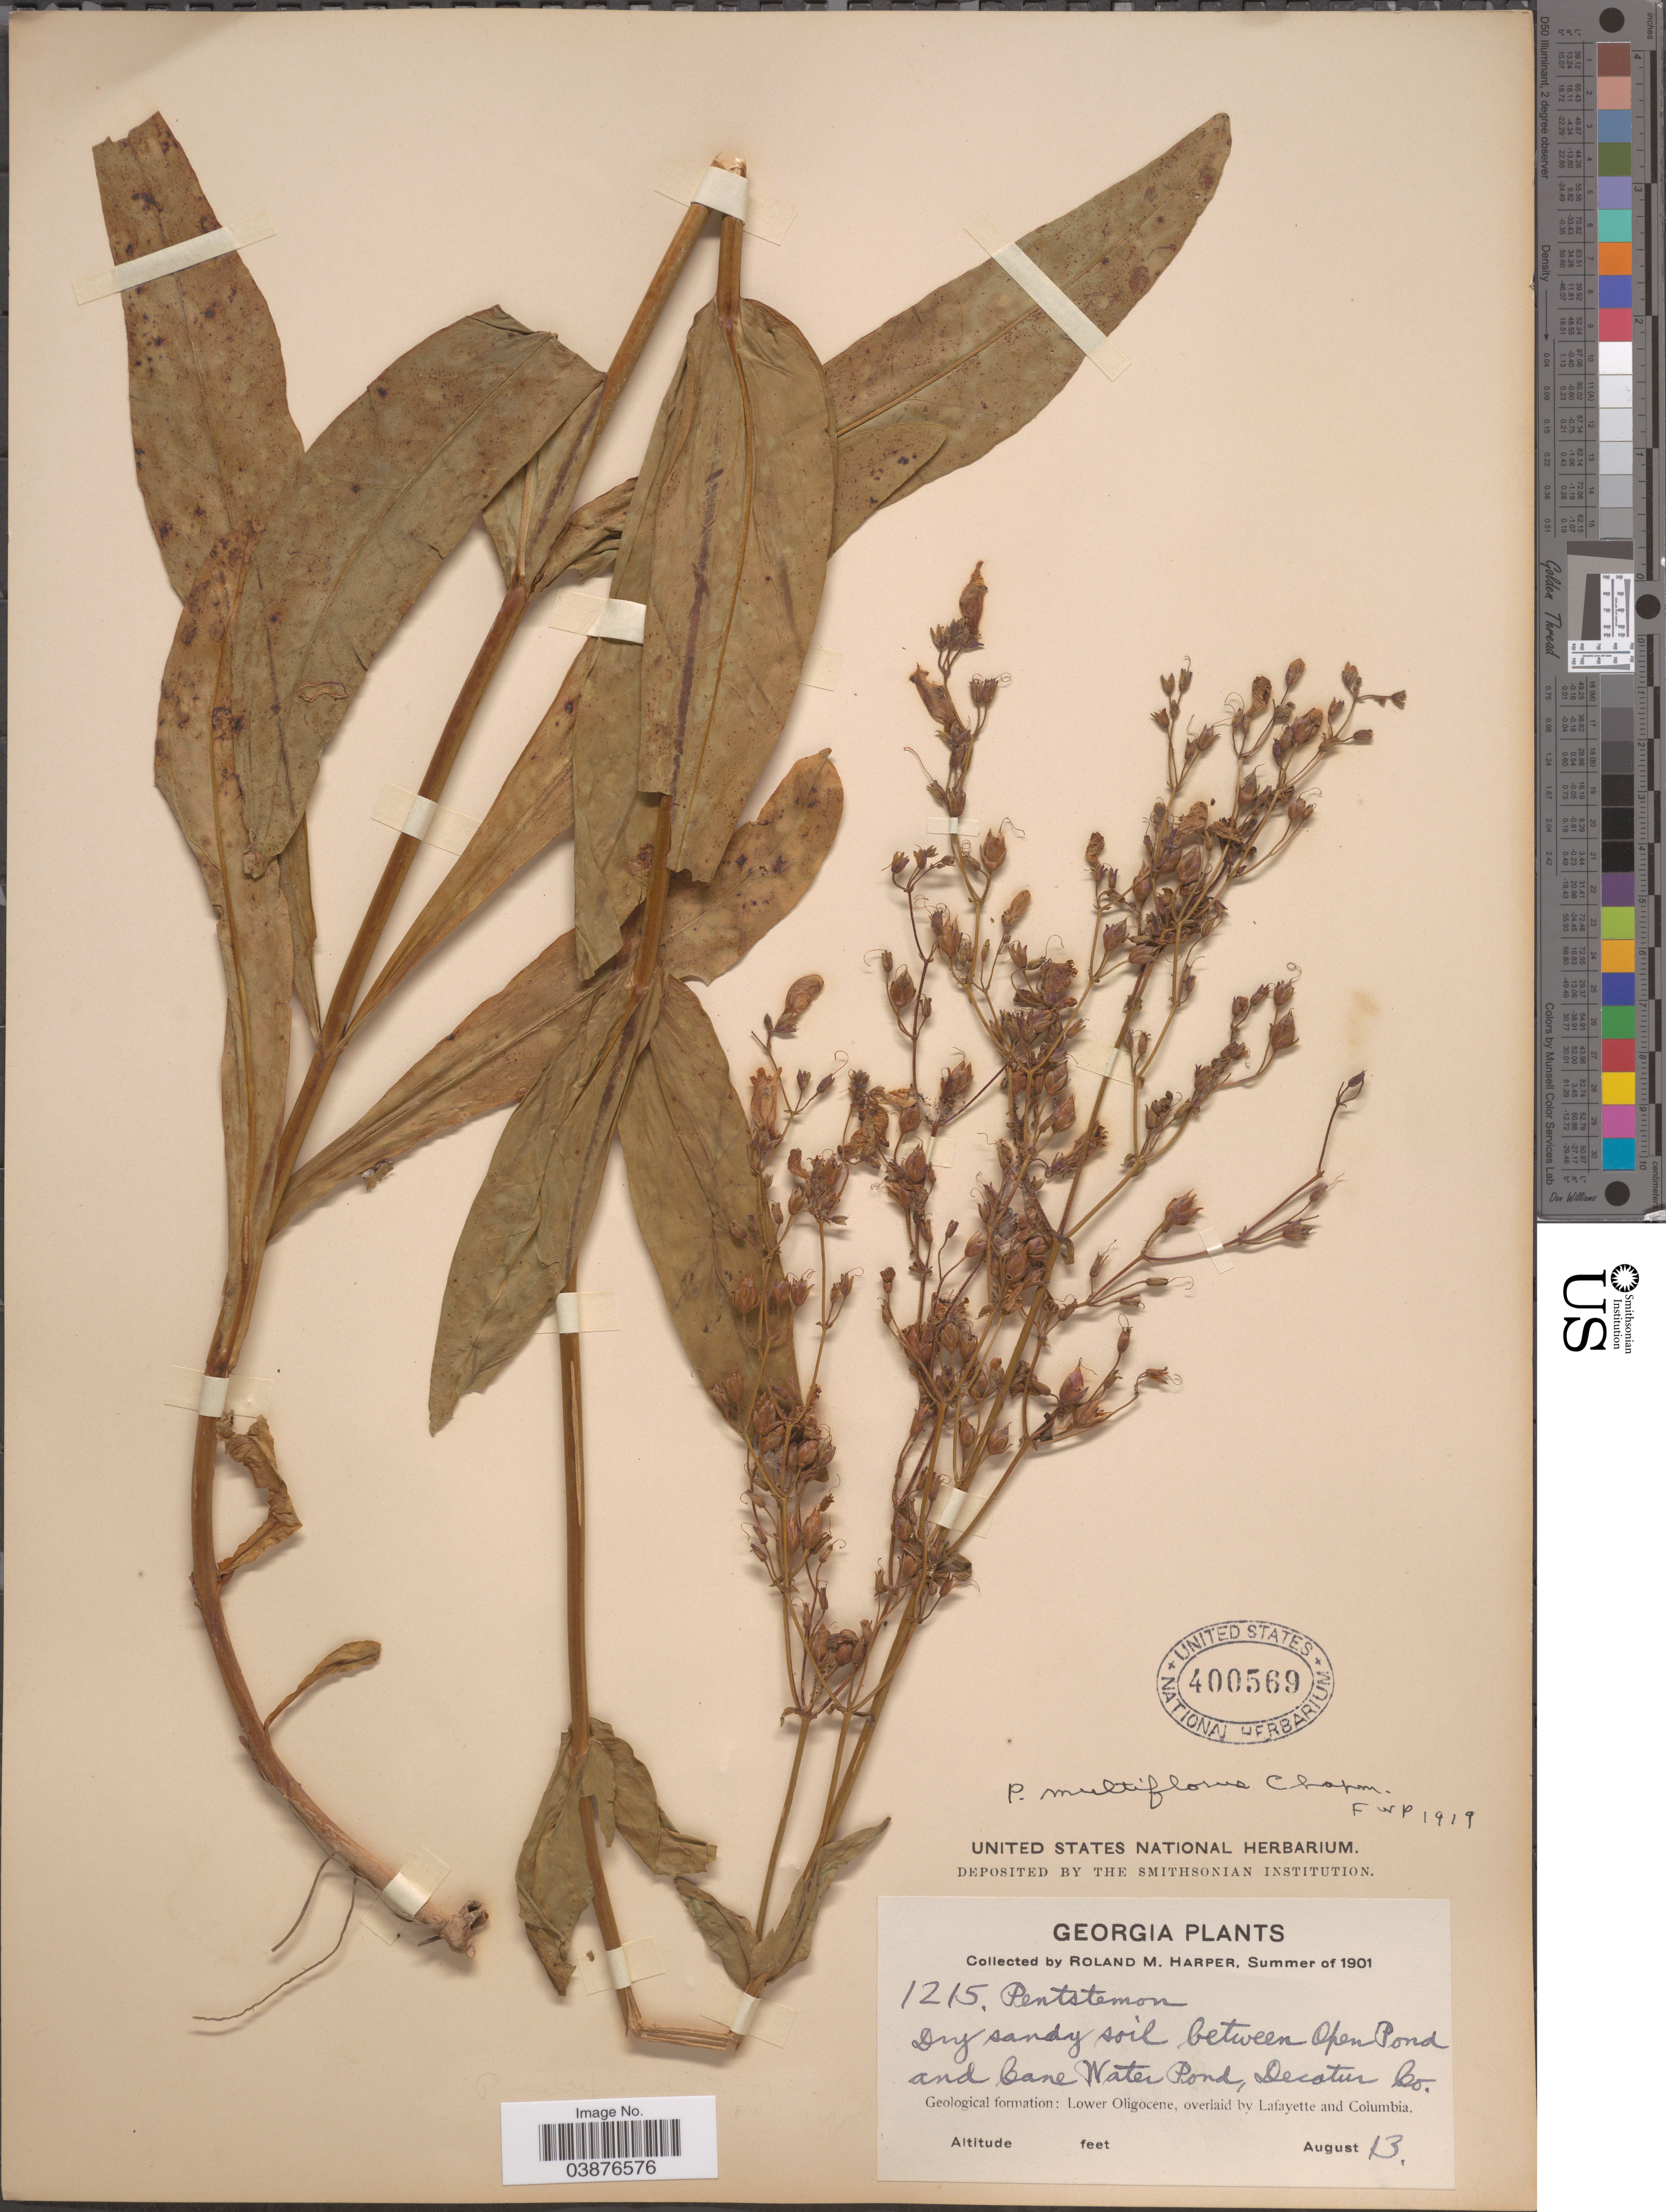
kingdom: Plantae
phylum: Tracheophyta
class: Magnoliopsida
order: Lamiales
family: Plantaginaceae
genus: Penstemon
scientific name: Penstemon multiflorus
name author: Chapm. in Small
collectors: R. M. Harper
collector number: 1215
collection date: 1901-08-13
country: United States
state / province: Georgia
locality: Between Open Pond and Cane Watershed, Decatur Co. Geological formation: Lower Oligocene, overlaid by Lafayette and Columbia.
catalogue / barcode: US 400569